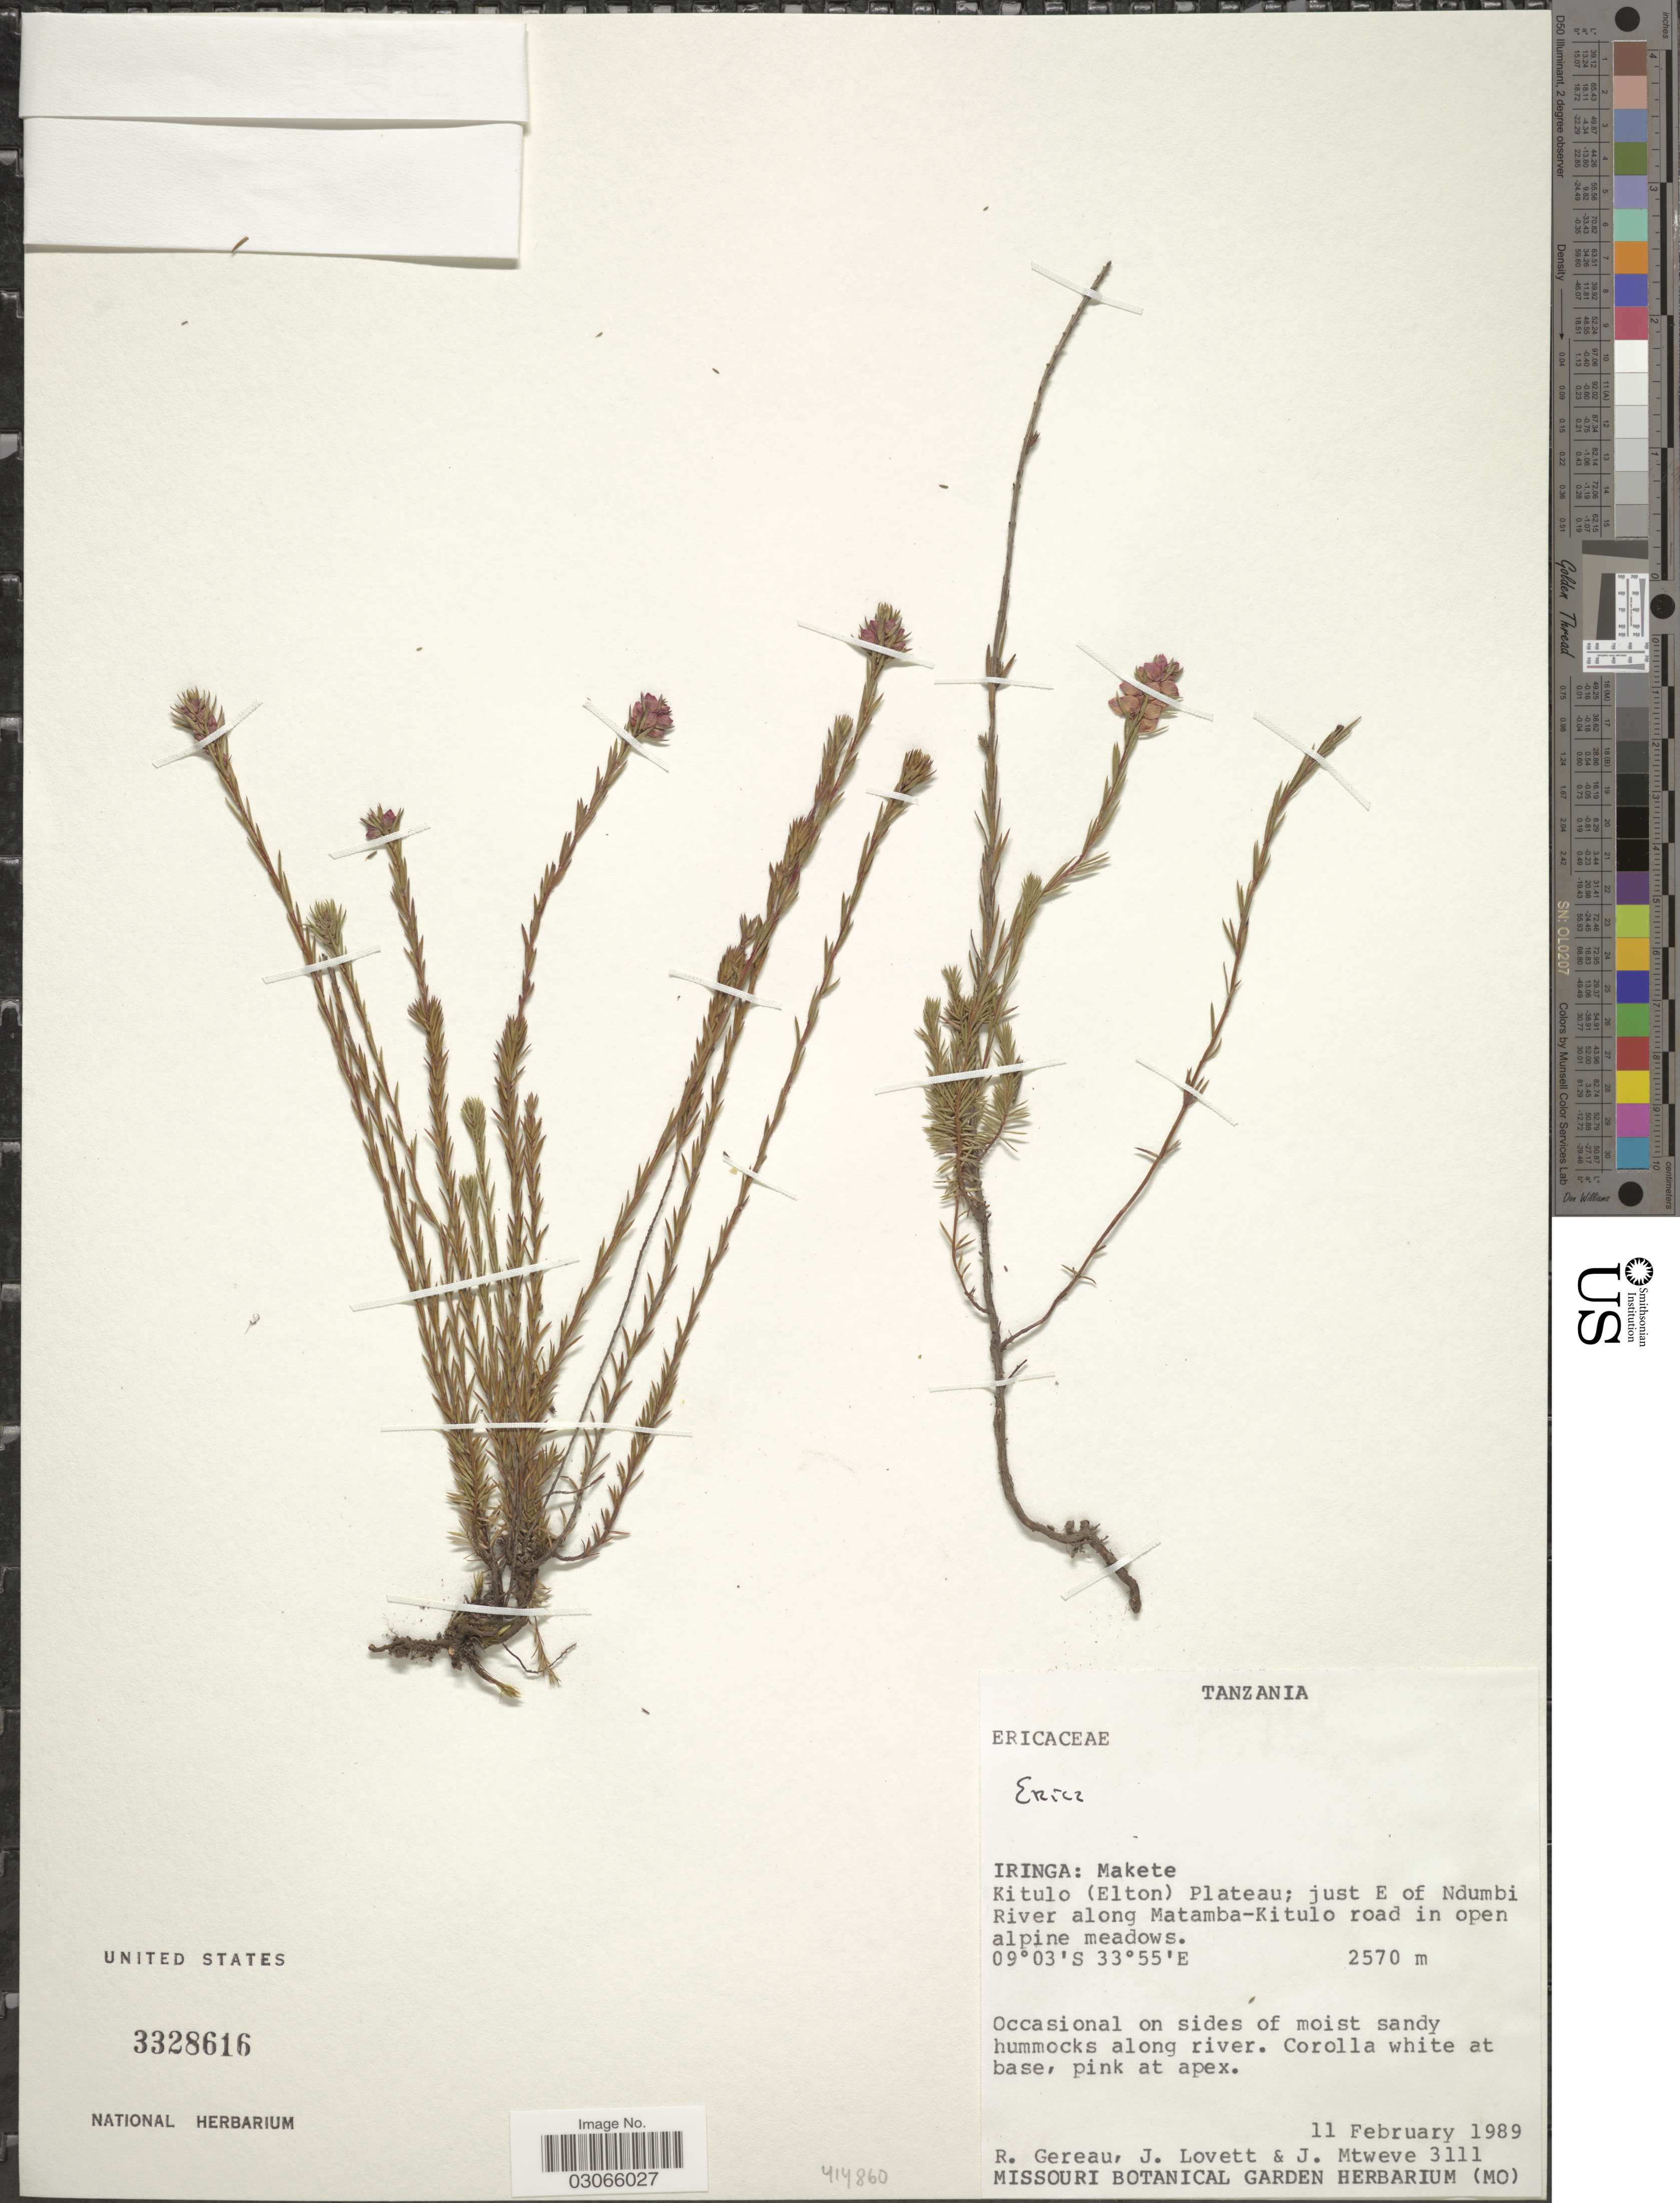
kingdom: Plantae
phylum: Tracheophyta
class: Magnoliopsida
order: Ericales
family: Ericaceae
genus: Erica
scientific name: Erica sp.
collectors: R. Gereau, J. Lovett & J. Mtweve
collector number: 3111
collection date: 1989-02-11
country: Tanzania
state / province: Iringa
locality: Makete, Kitulo (Elton) Plateau; just E of Ndumbi River along Matamba-Kitulo road in open alpine meadows.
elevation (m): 2570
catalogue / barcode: US 3328616